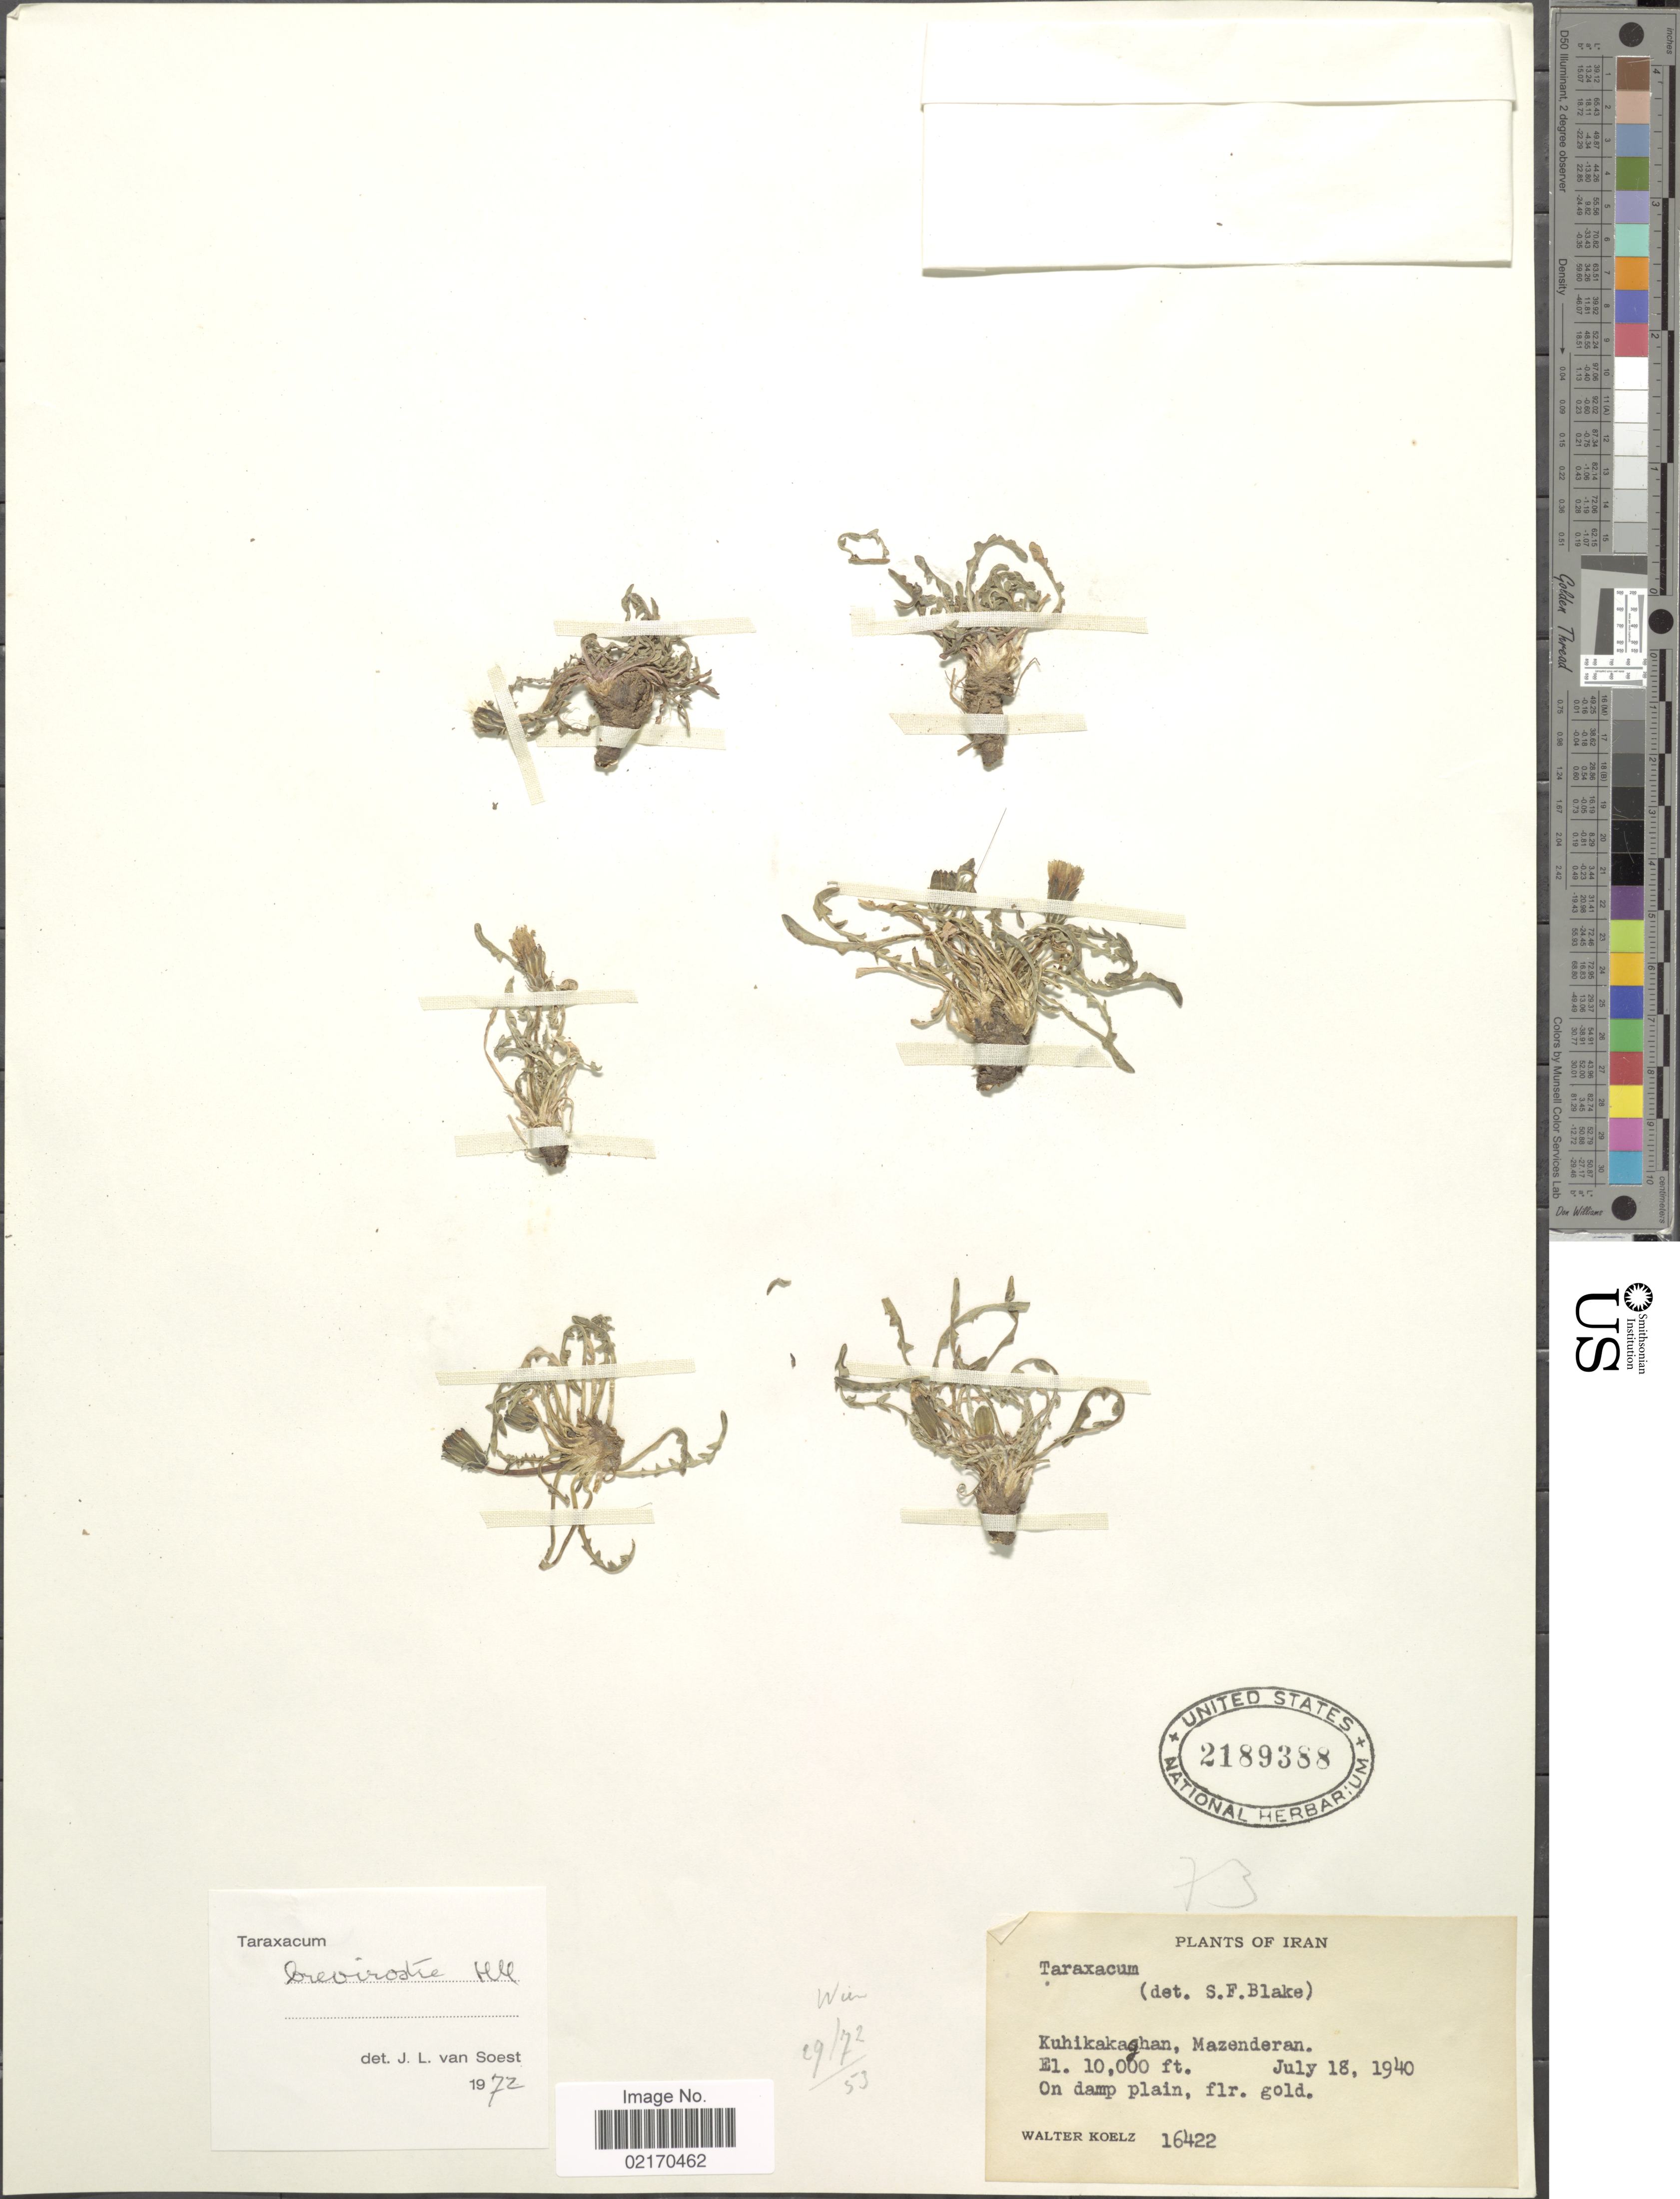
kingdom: Plantae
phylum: Tracheophyta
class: Magnoliopsida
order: Asterales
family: Asteraceae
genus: Taraxacum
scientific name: Taraxacum brevirostre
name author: Hand.-Mazz.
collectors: W. N. Koelz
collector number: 16422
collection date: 1940-07-18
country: Iran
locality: Kuhikakaghan, Mazenderan, on damp plain.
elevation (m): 3048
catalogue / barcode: US 2189388